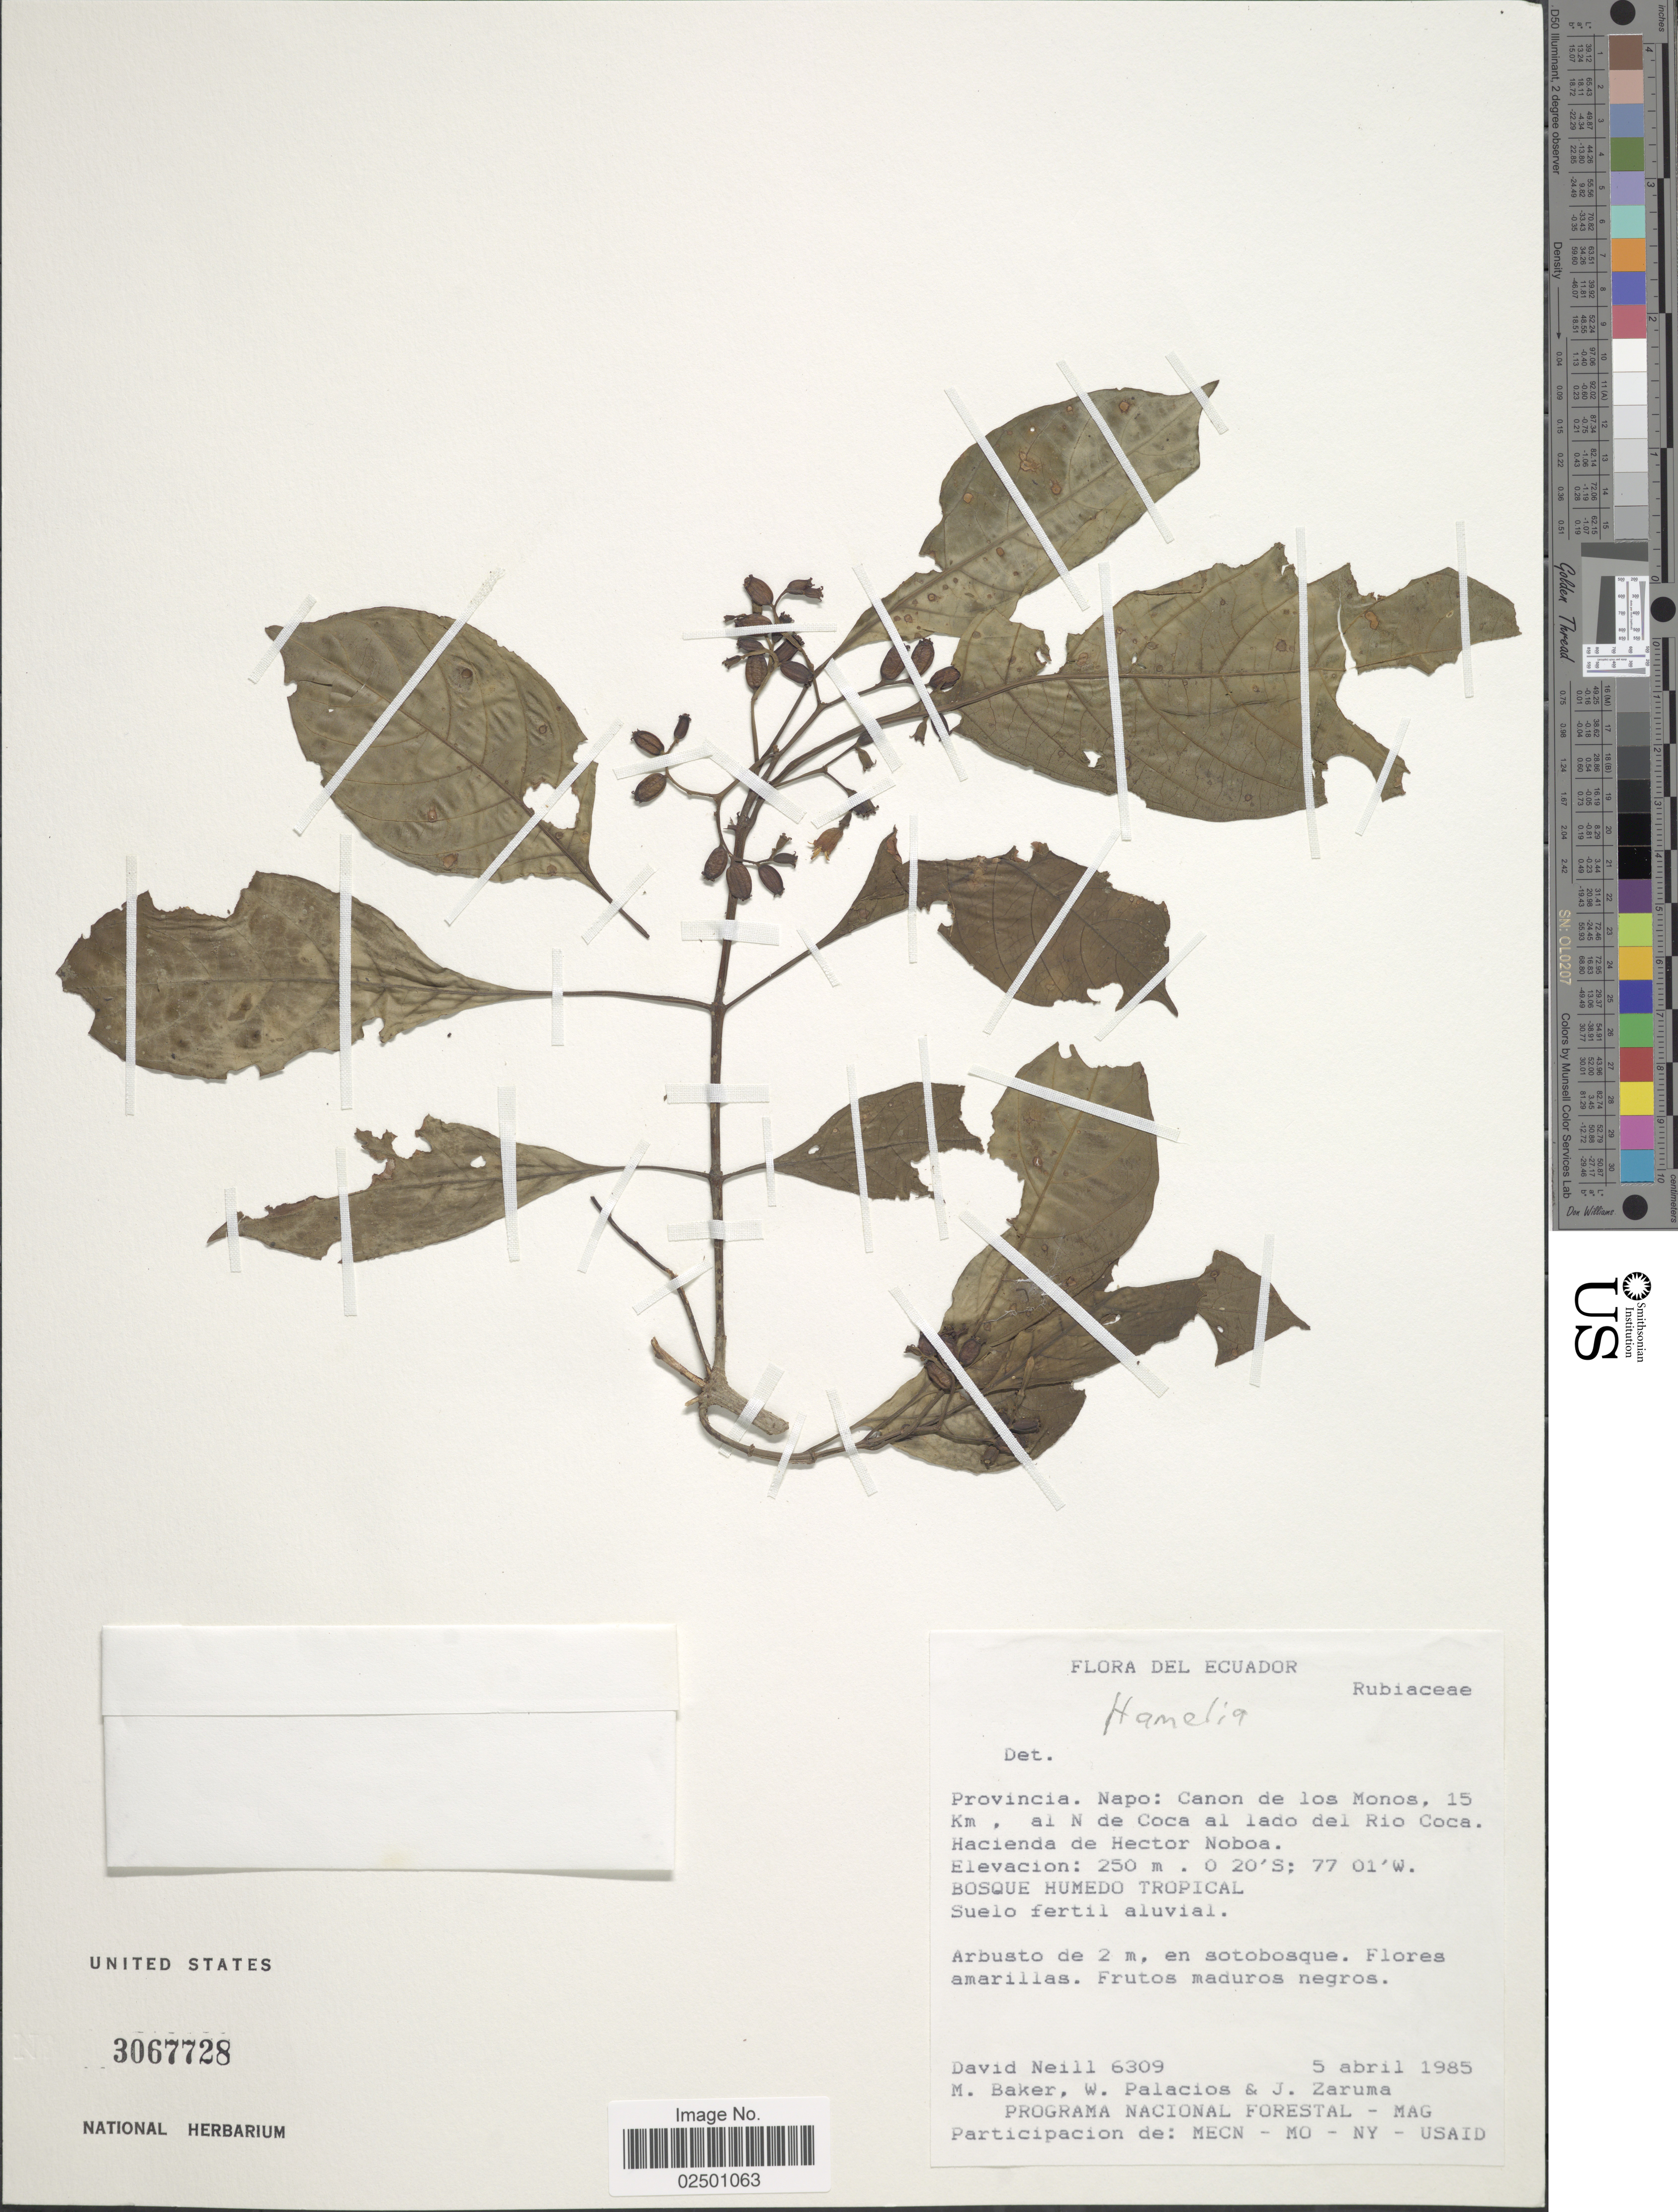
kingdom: Plantae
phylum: Tracheophyta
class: Magnoliopsida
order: Gentianales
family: Rubiaceae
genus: Hamelia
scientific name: Hamelia axillaris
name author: Sw.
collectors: D. Neill, M. Baker, W. Palacios & J. Zaruma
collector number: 6309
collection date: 1985-04-05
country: Ecuador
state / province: Napo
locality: Provincia. Napo: Canon de los Monos, 15 Km. al N de Coca al lado del Rio Coca. Hacienda de Hector Noboa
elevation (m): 250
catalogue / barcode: US 3067728